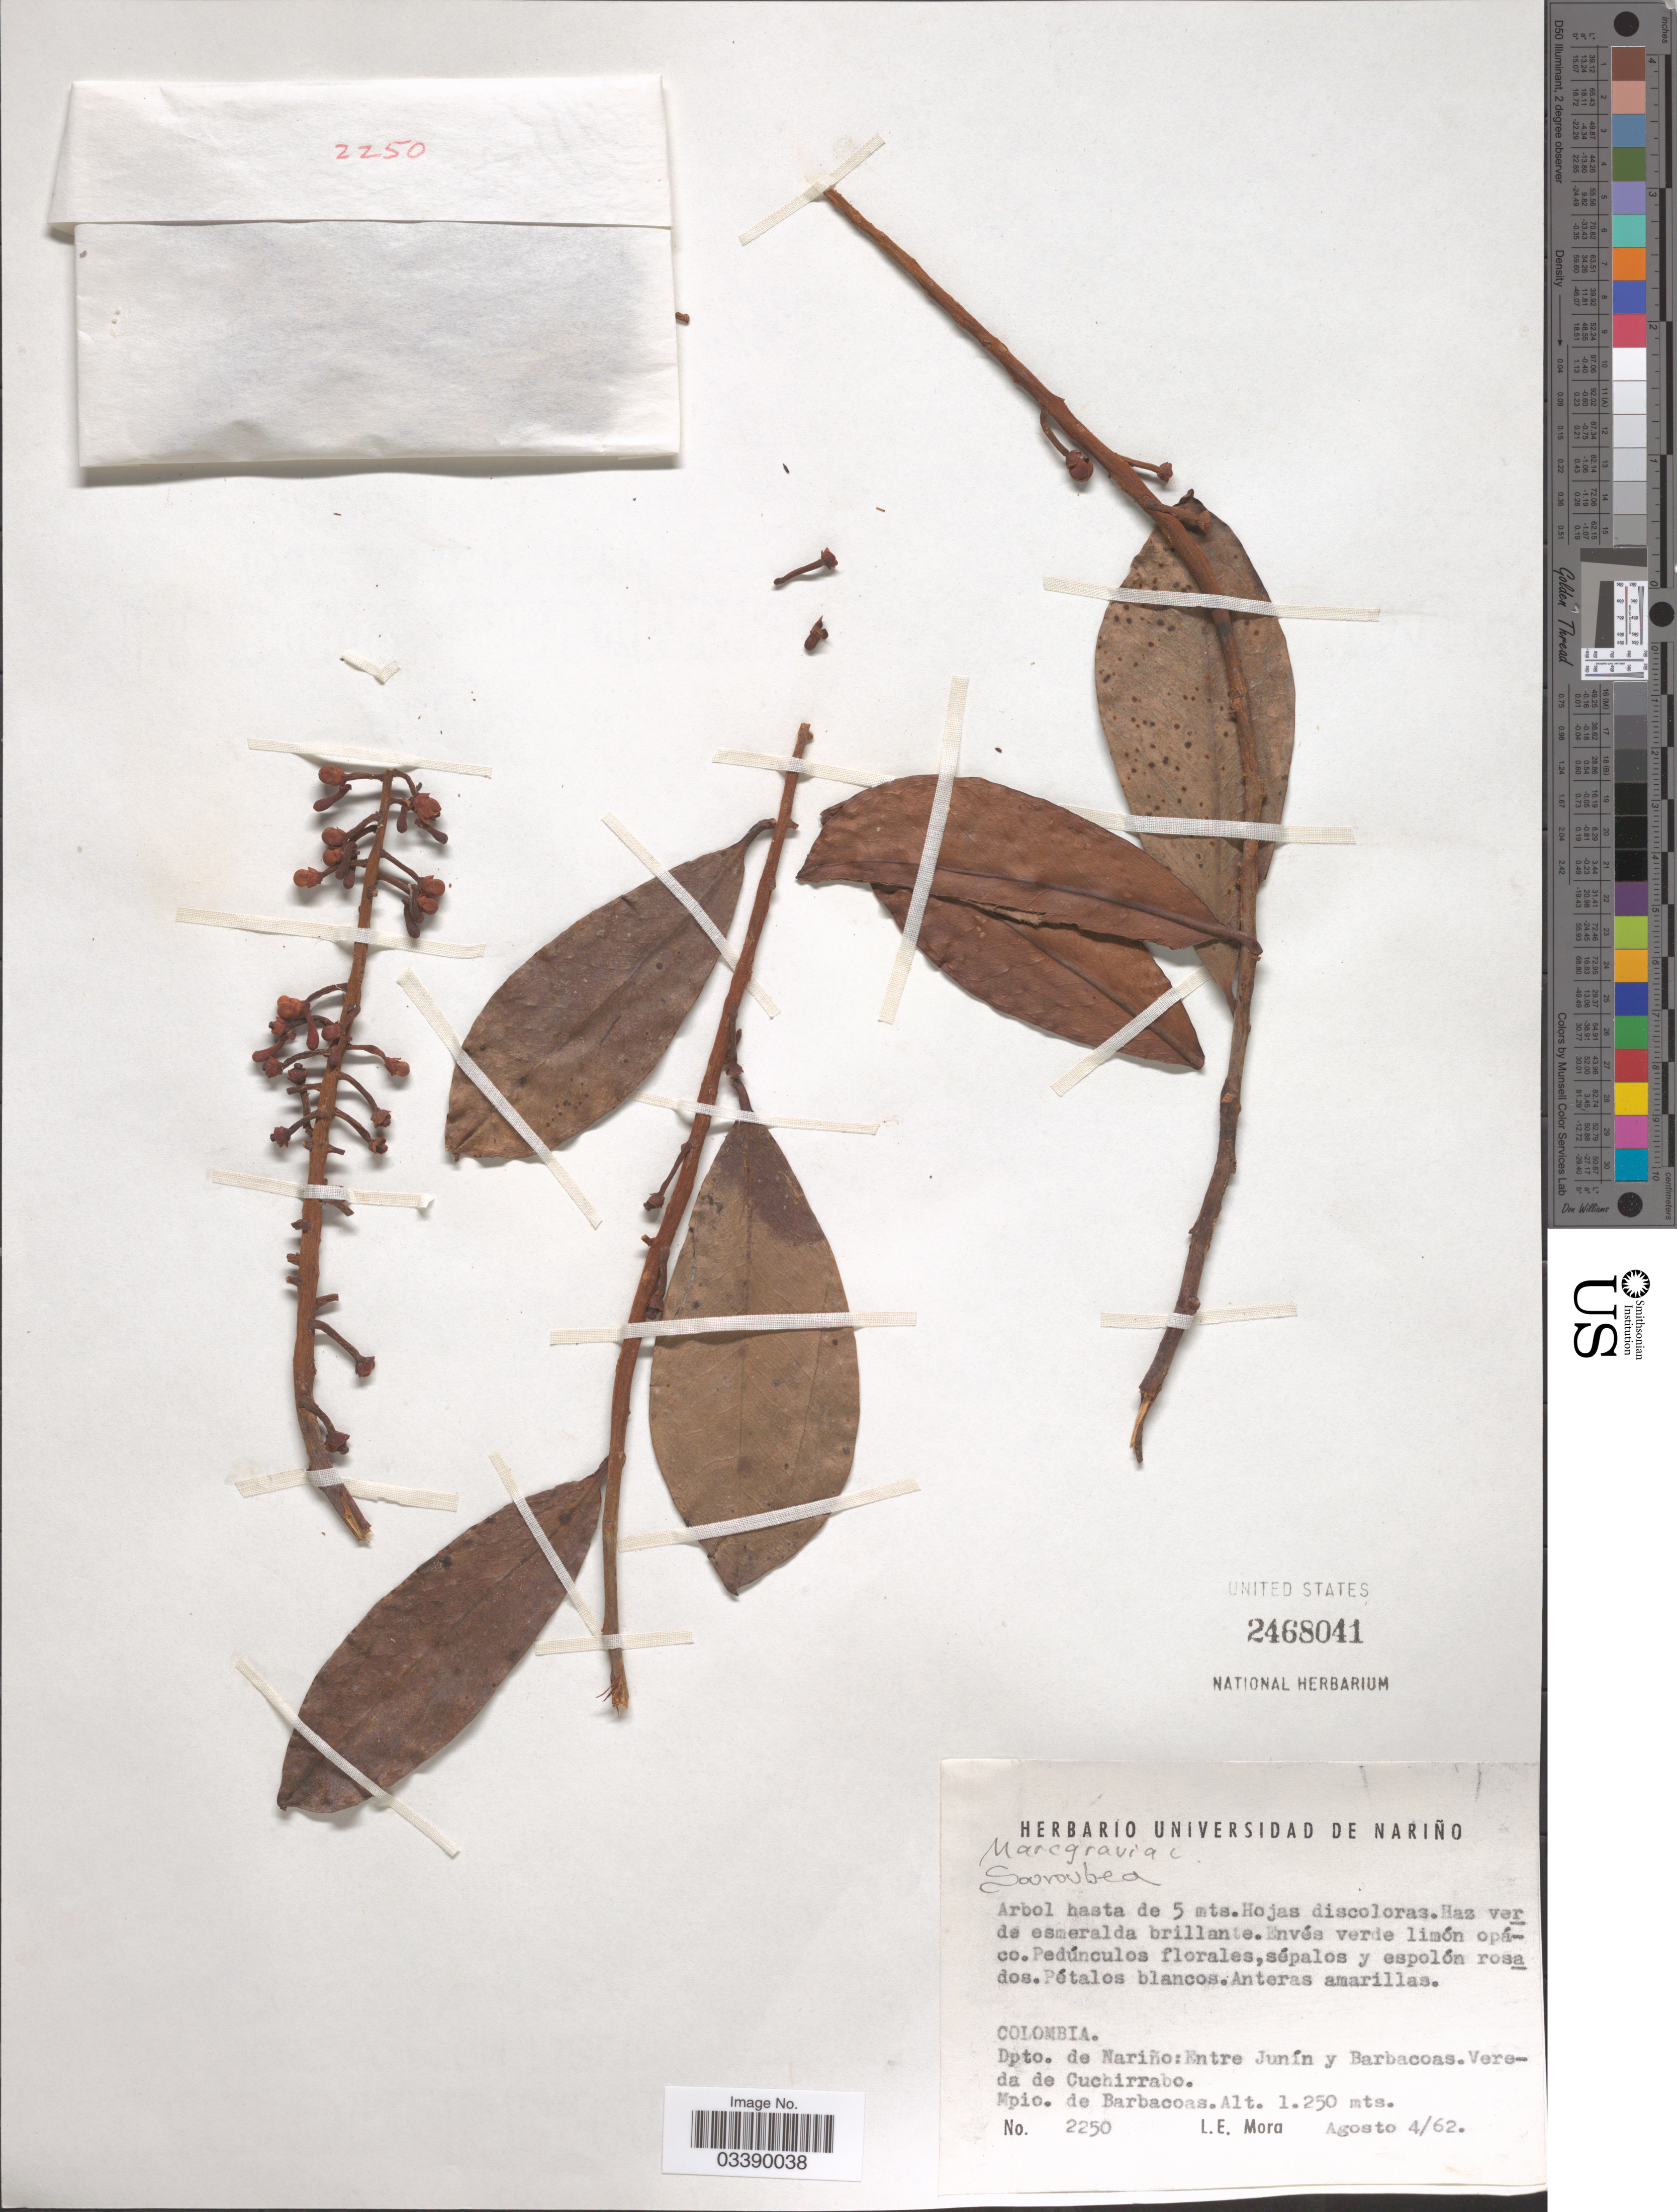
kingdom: Plantae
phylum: Tracheophyta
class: Magnoliopsida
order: Ericales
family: Marcgraviaceae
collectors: L. Mora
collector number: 2250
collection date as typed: Transcribed d/m/y: 4/8/62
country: Colombia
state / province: Nariño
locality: Dpto. de Nariño: Entre Junín y Barbacoas. Vereda de Cuchirrabo. Mpio. de Barbacoas.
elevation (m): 1250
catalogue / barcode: US 2468041